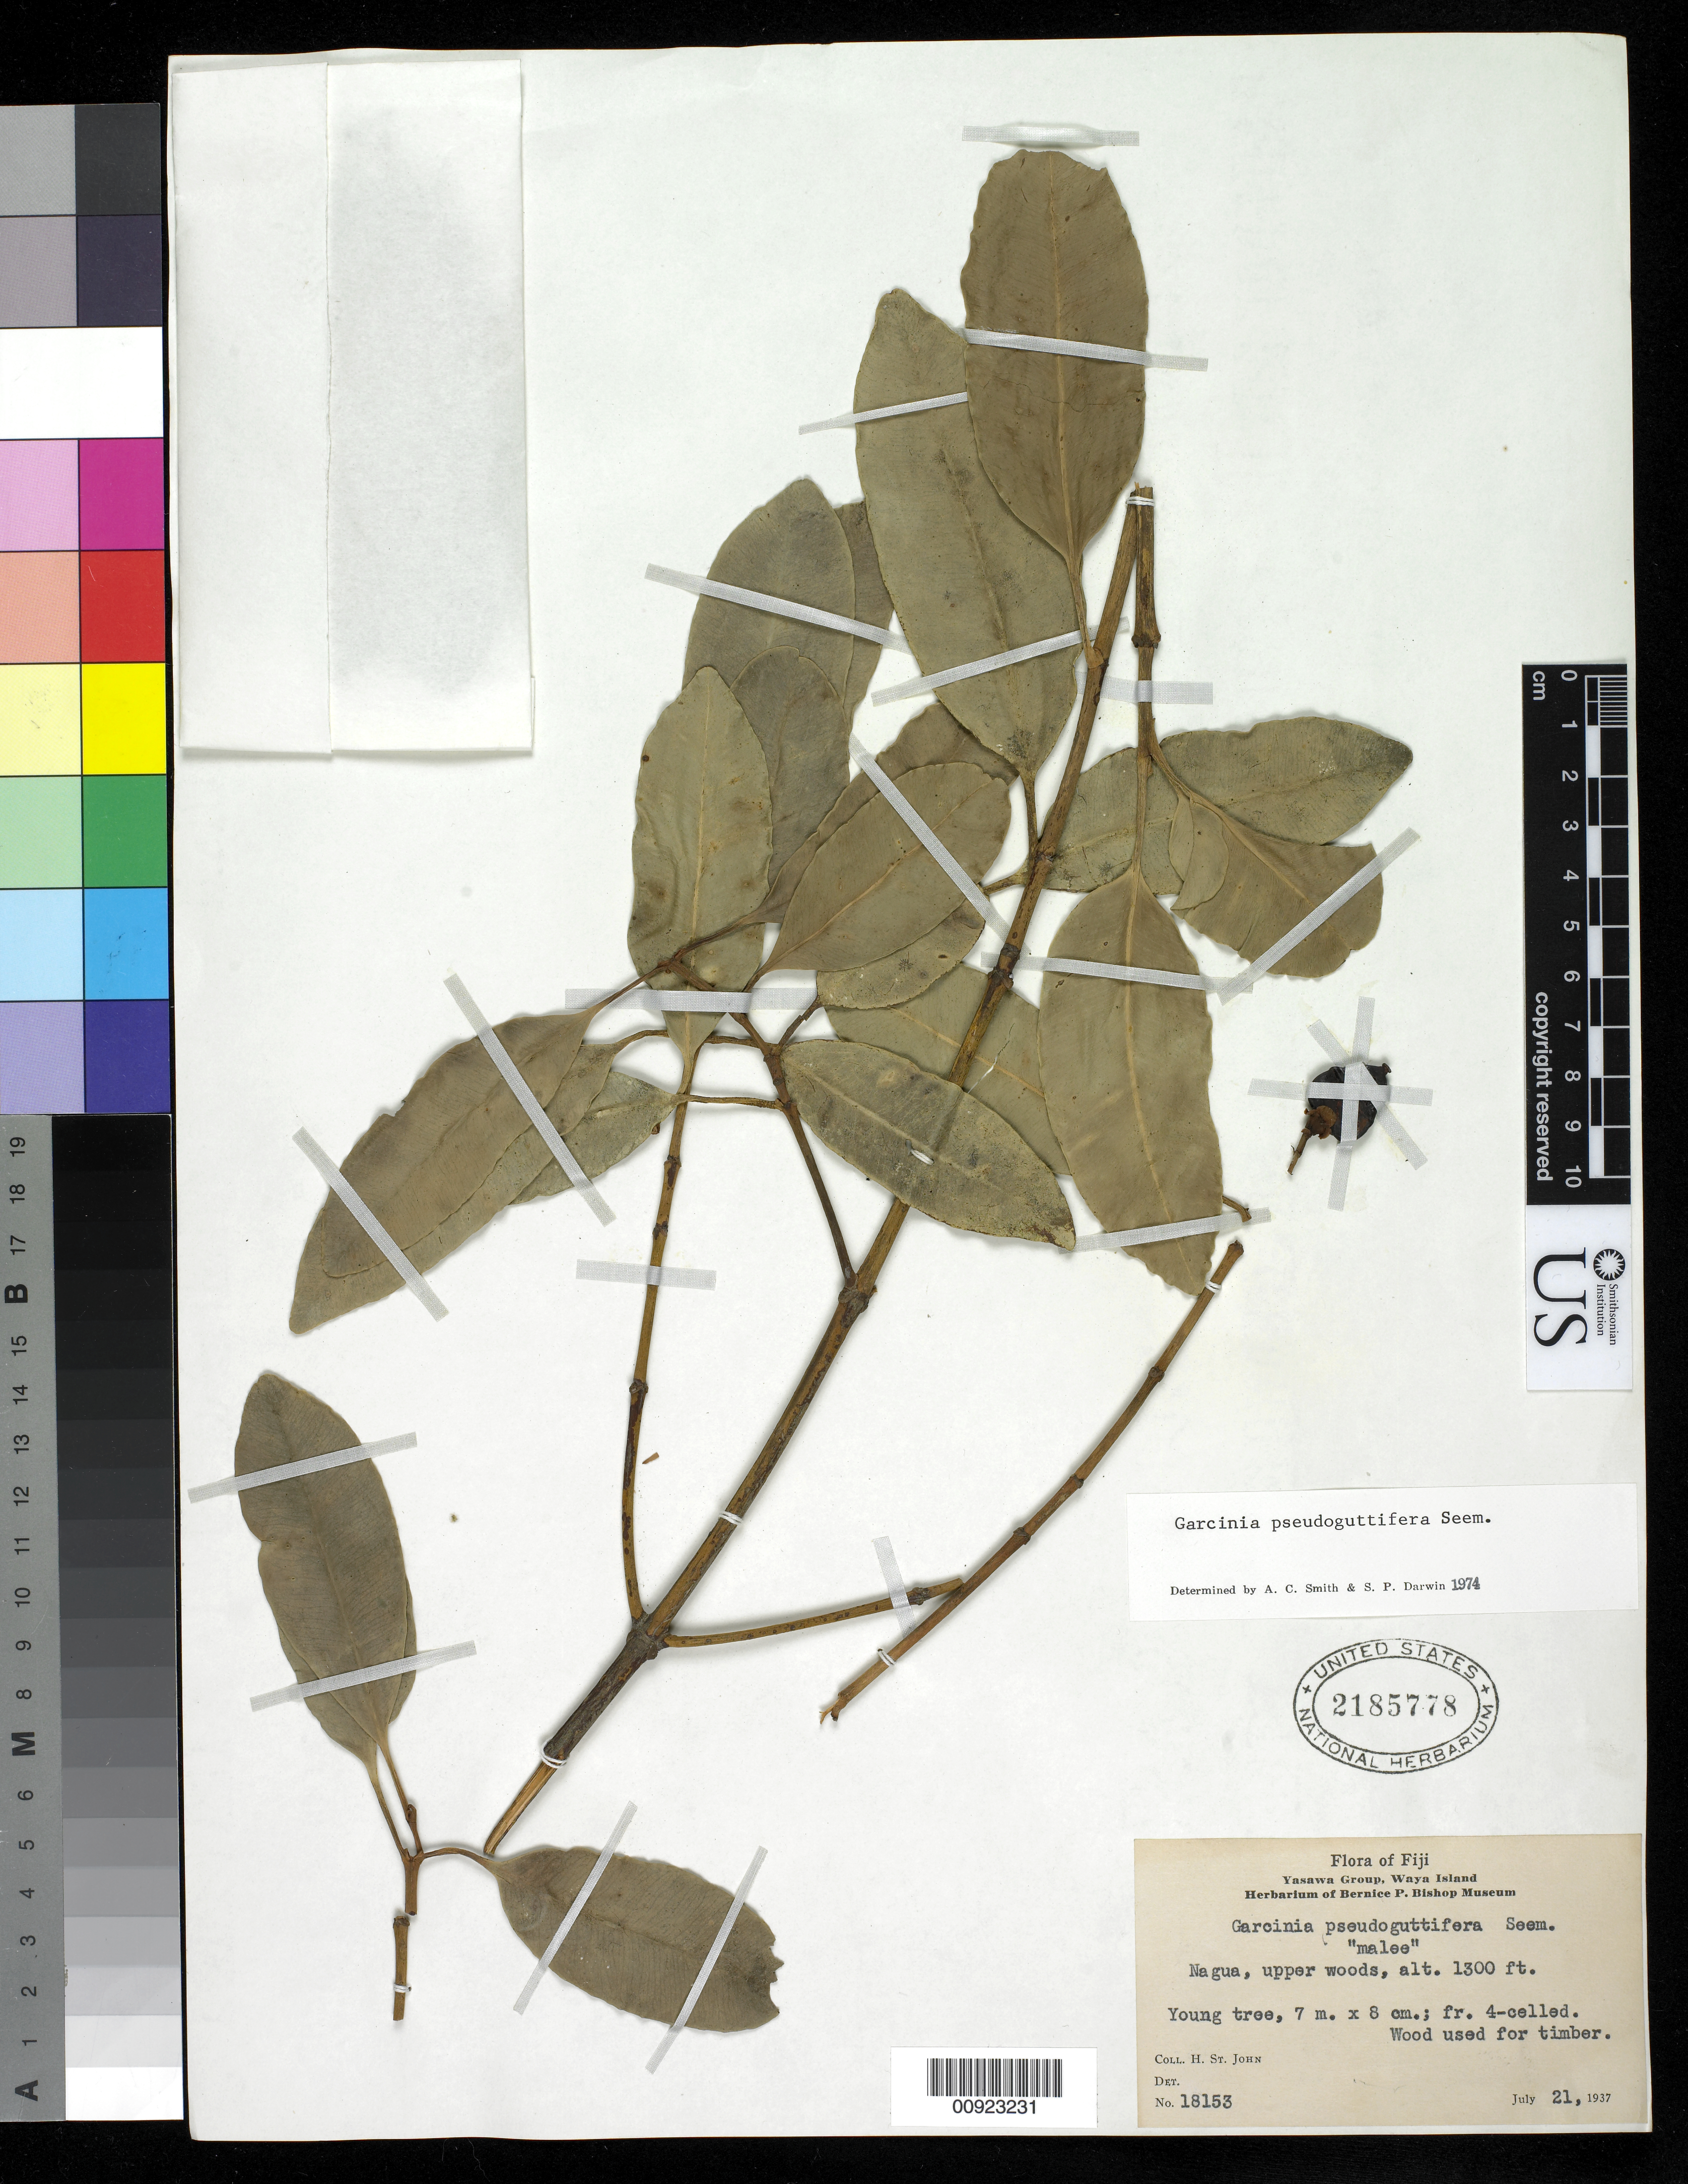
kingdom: Plantae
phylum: Tracheophyta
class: Magnoliopsida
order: Malpighiales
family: Clusiaceae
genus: Garcinia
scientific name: Garcinia pseudoguttifera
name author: Seem.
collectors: H. St. John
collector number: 18153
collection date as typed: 21 Jul 1937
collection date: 1937-07-21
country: Fiji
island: Waya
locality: Nagua, upper woods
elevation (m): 396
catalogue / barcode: US 2185778